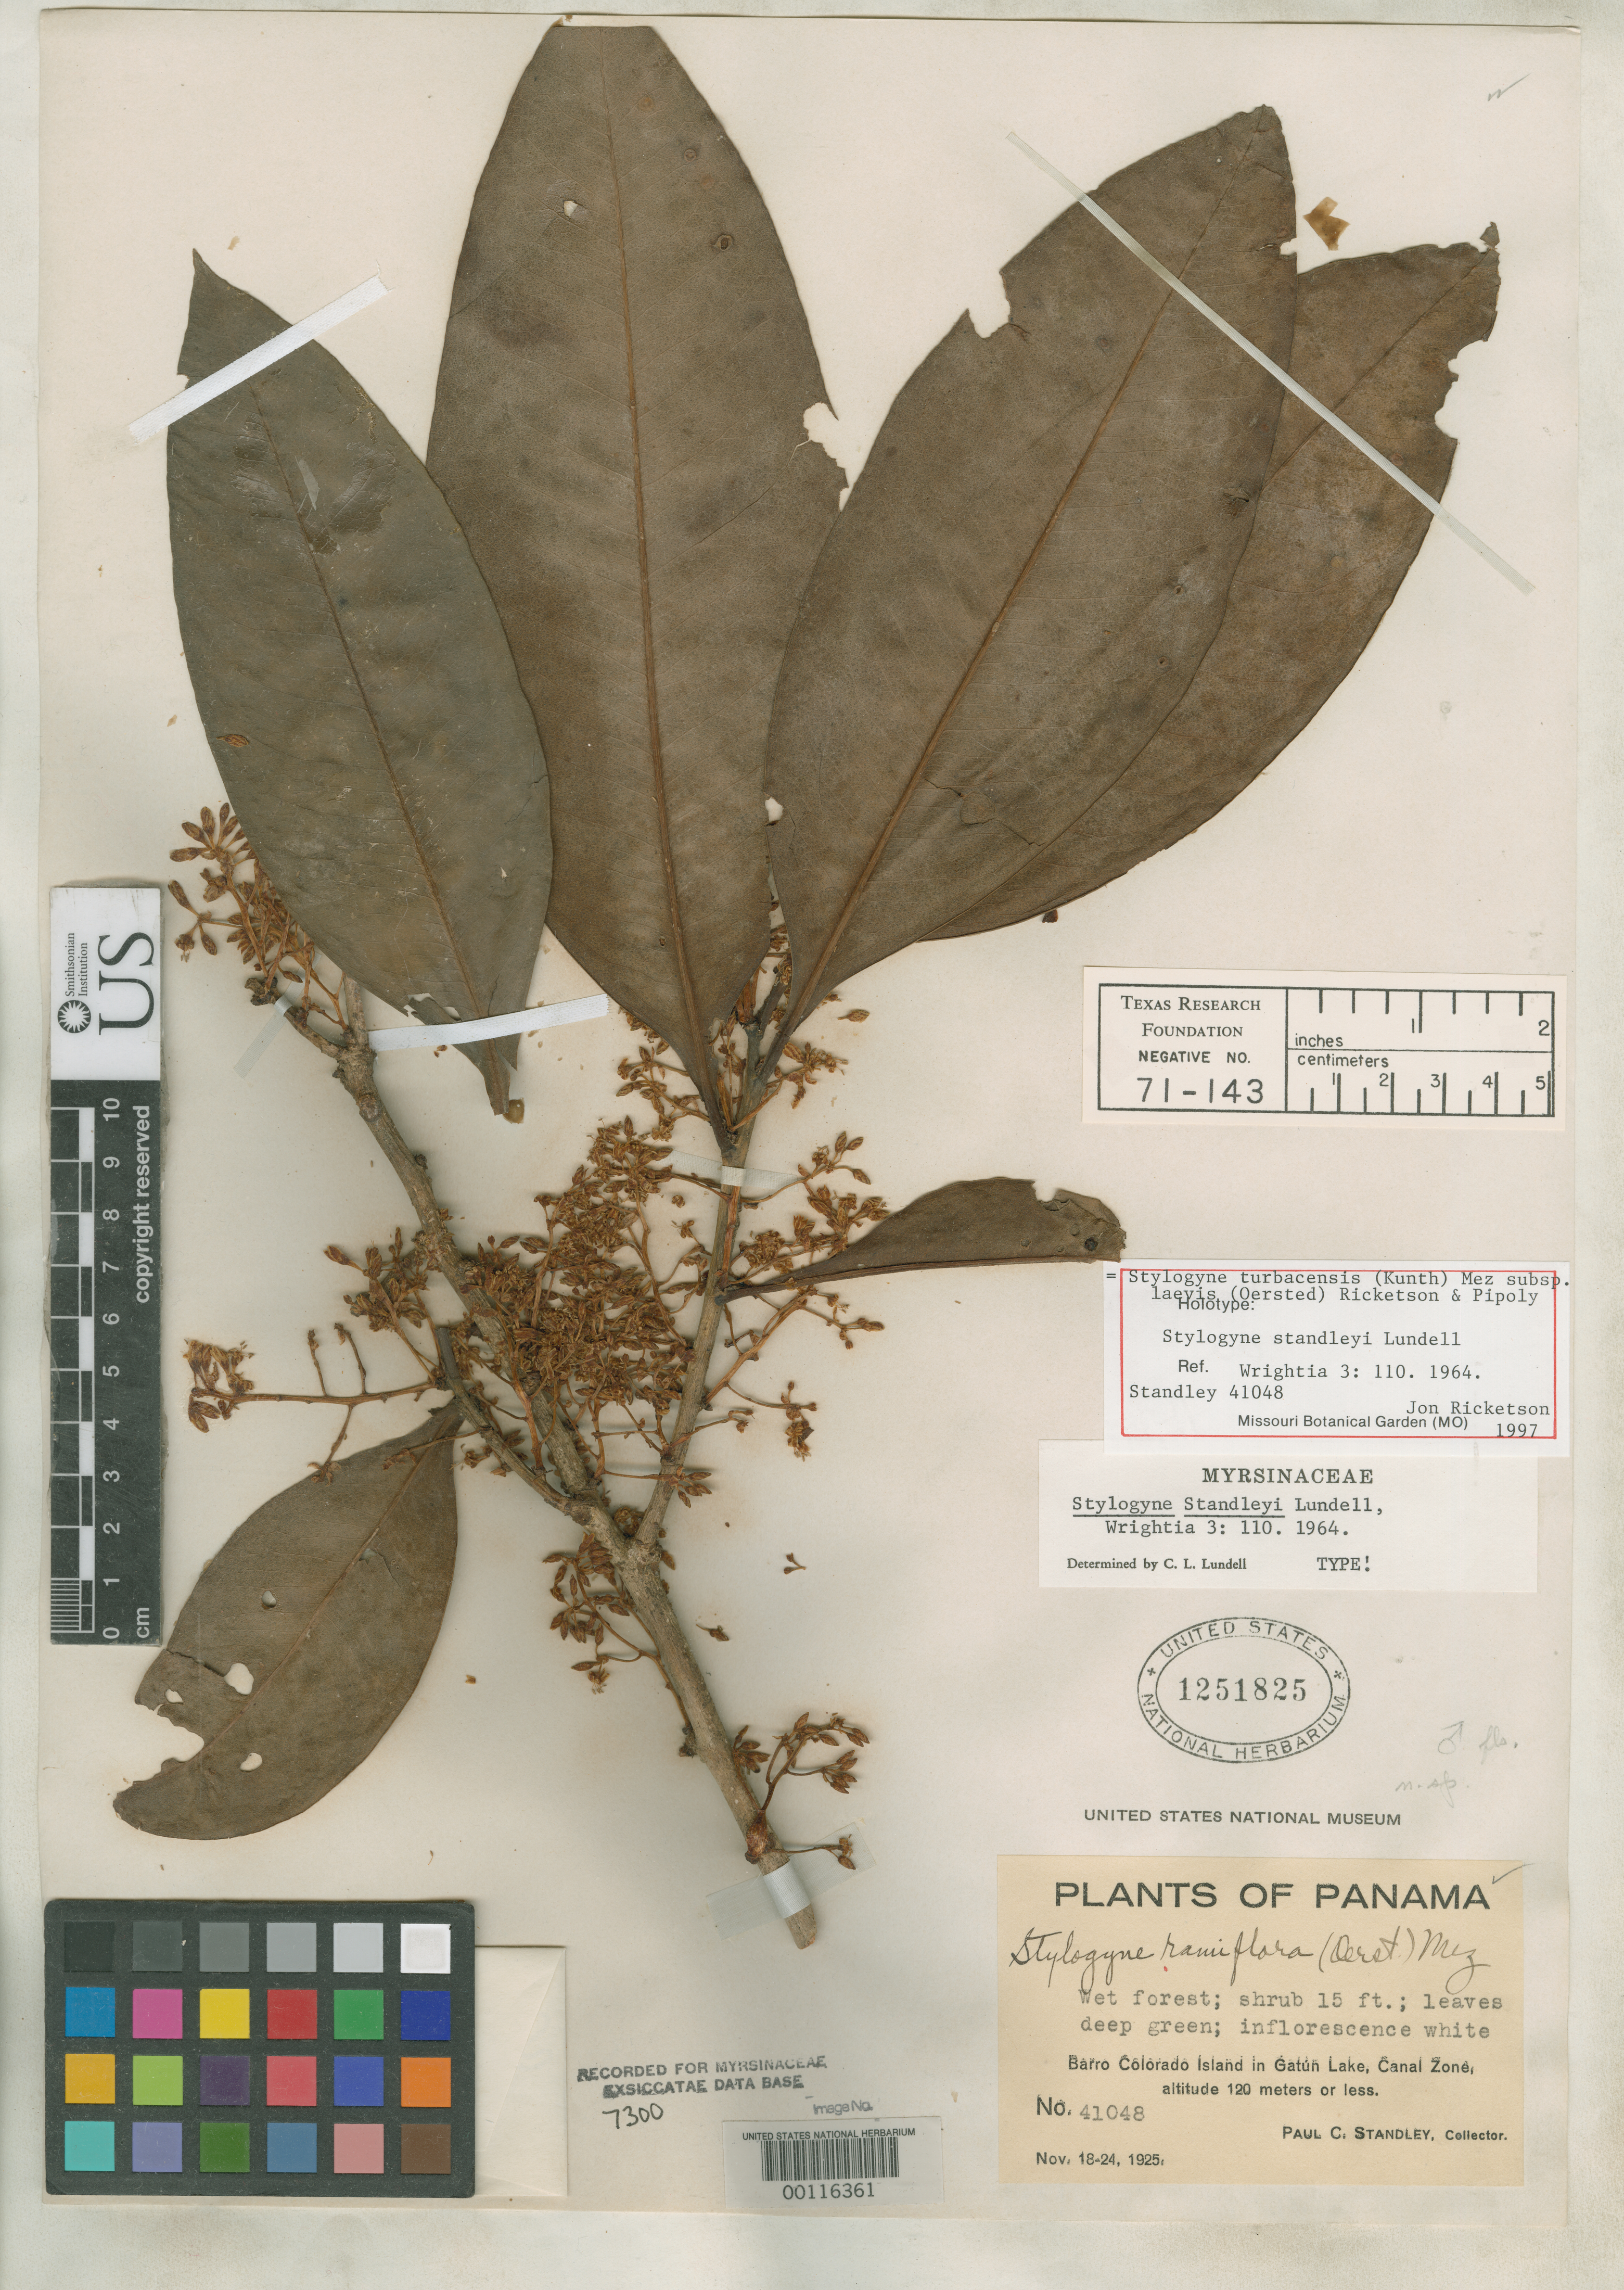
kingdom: Plantae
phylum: Tracheophyta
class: Magnoliopsida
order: Ericales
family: Primulaceae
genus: Stylogyne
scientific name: Stylogyne standleyi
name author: Lundell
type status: Holotype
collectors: P. C. Standley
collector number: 41048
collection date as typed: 18 Nov 1925 to 24 Nov 1925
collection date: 1925-11-18/1925-11-24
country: Panama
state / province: Panamá Oeste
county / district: Canal Zone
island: Barro Colorado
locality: Island in Gatun Lake.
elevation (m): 120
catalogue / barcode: US 1251825